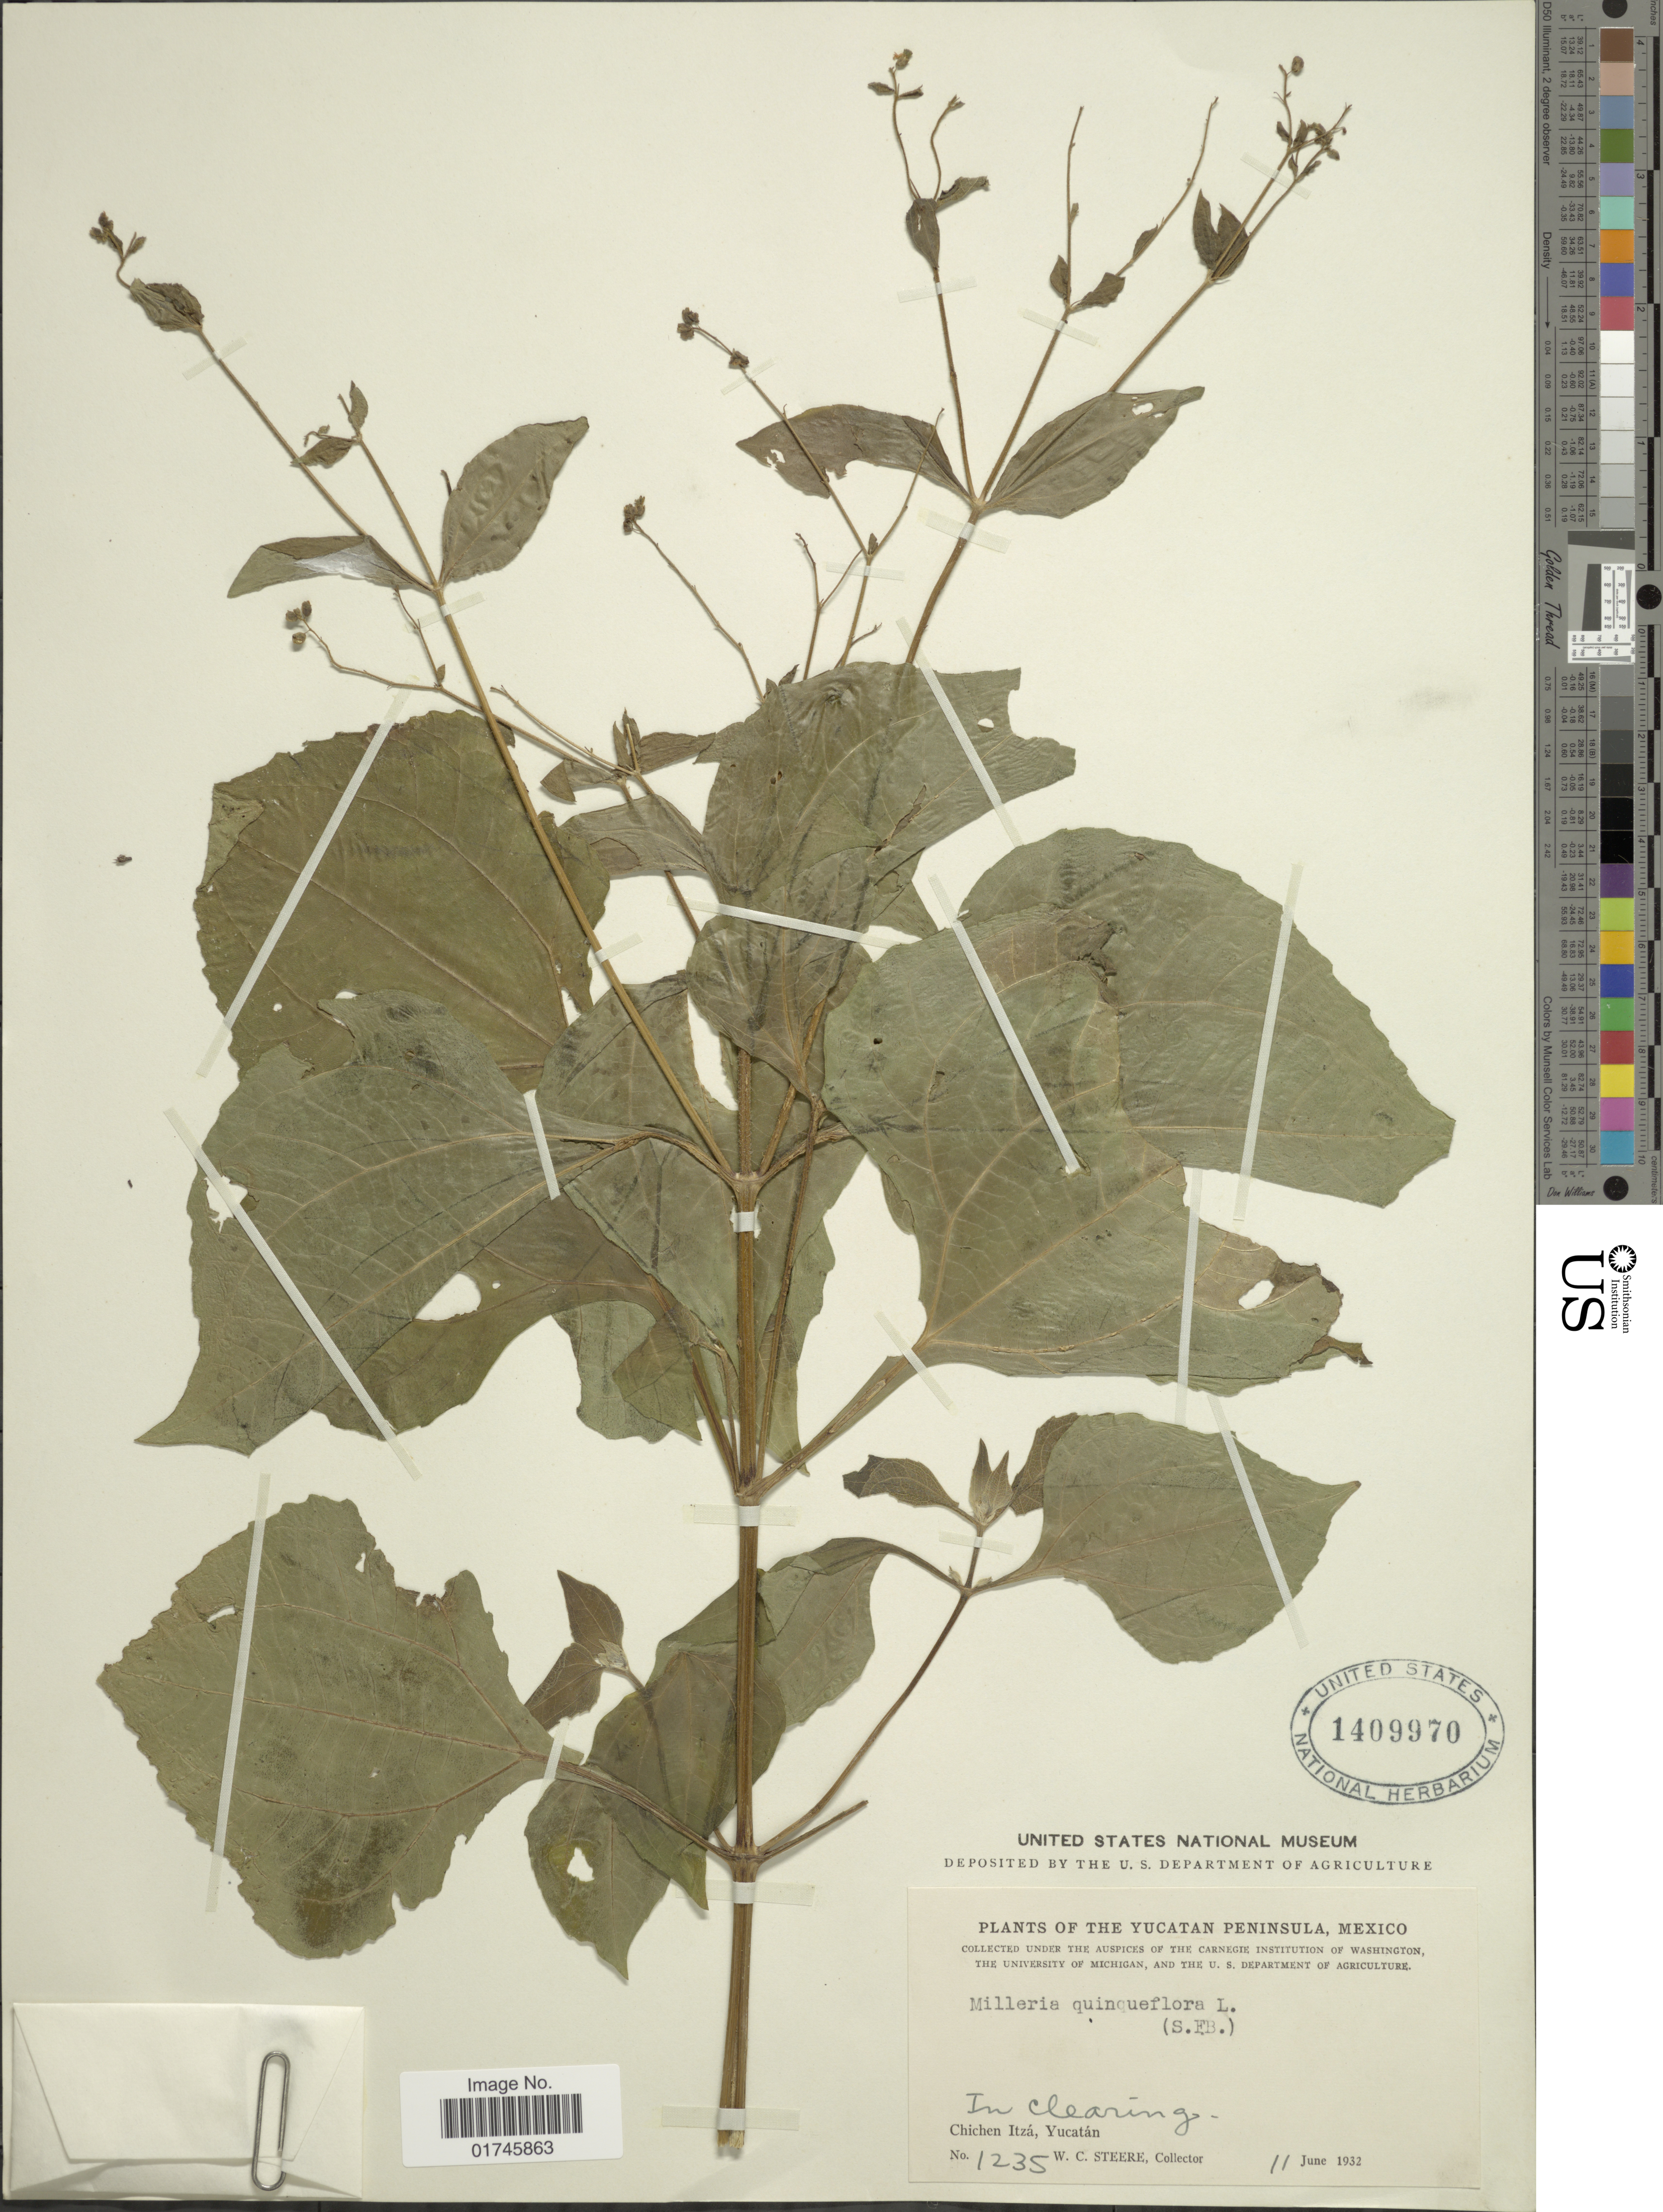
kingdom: Plantae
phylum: Tracheophyta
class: Magnoliopsida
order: Asterales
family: Asteraceae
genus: Milleria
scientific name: Milleria quinqueflora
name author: L.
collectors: W. C. Steere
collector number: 1235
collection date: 1932-06-11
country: Mexico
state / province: Yucatán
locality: In clearing, Chichen Itza, Yucatan.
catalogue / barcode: US 1409970